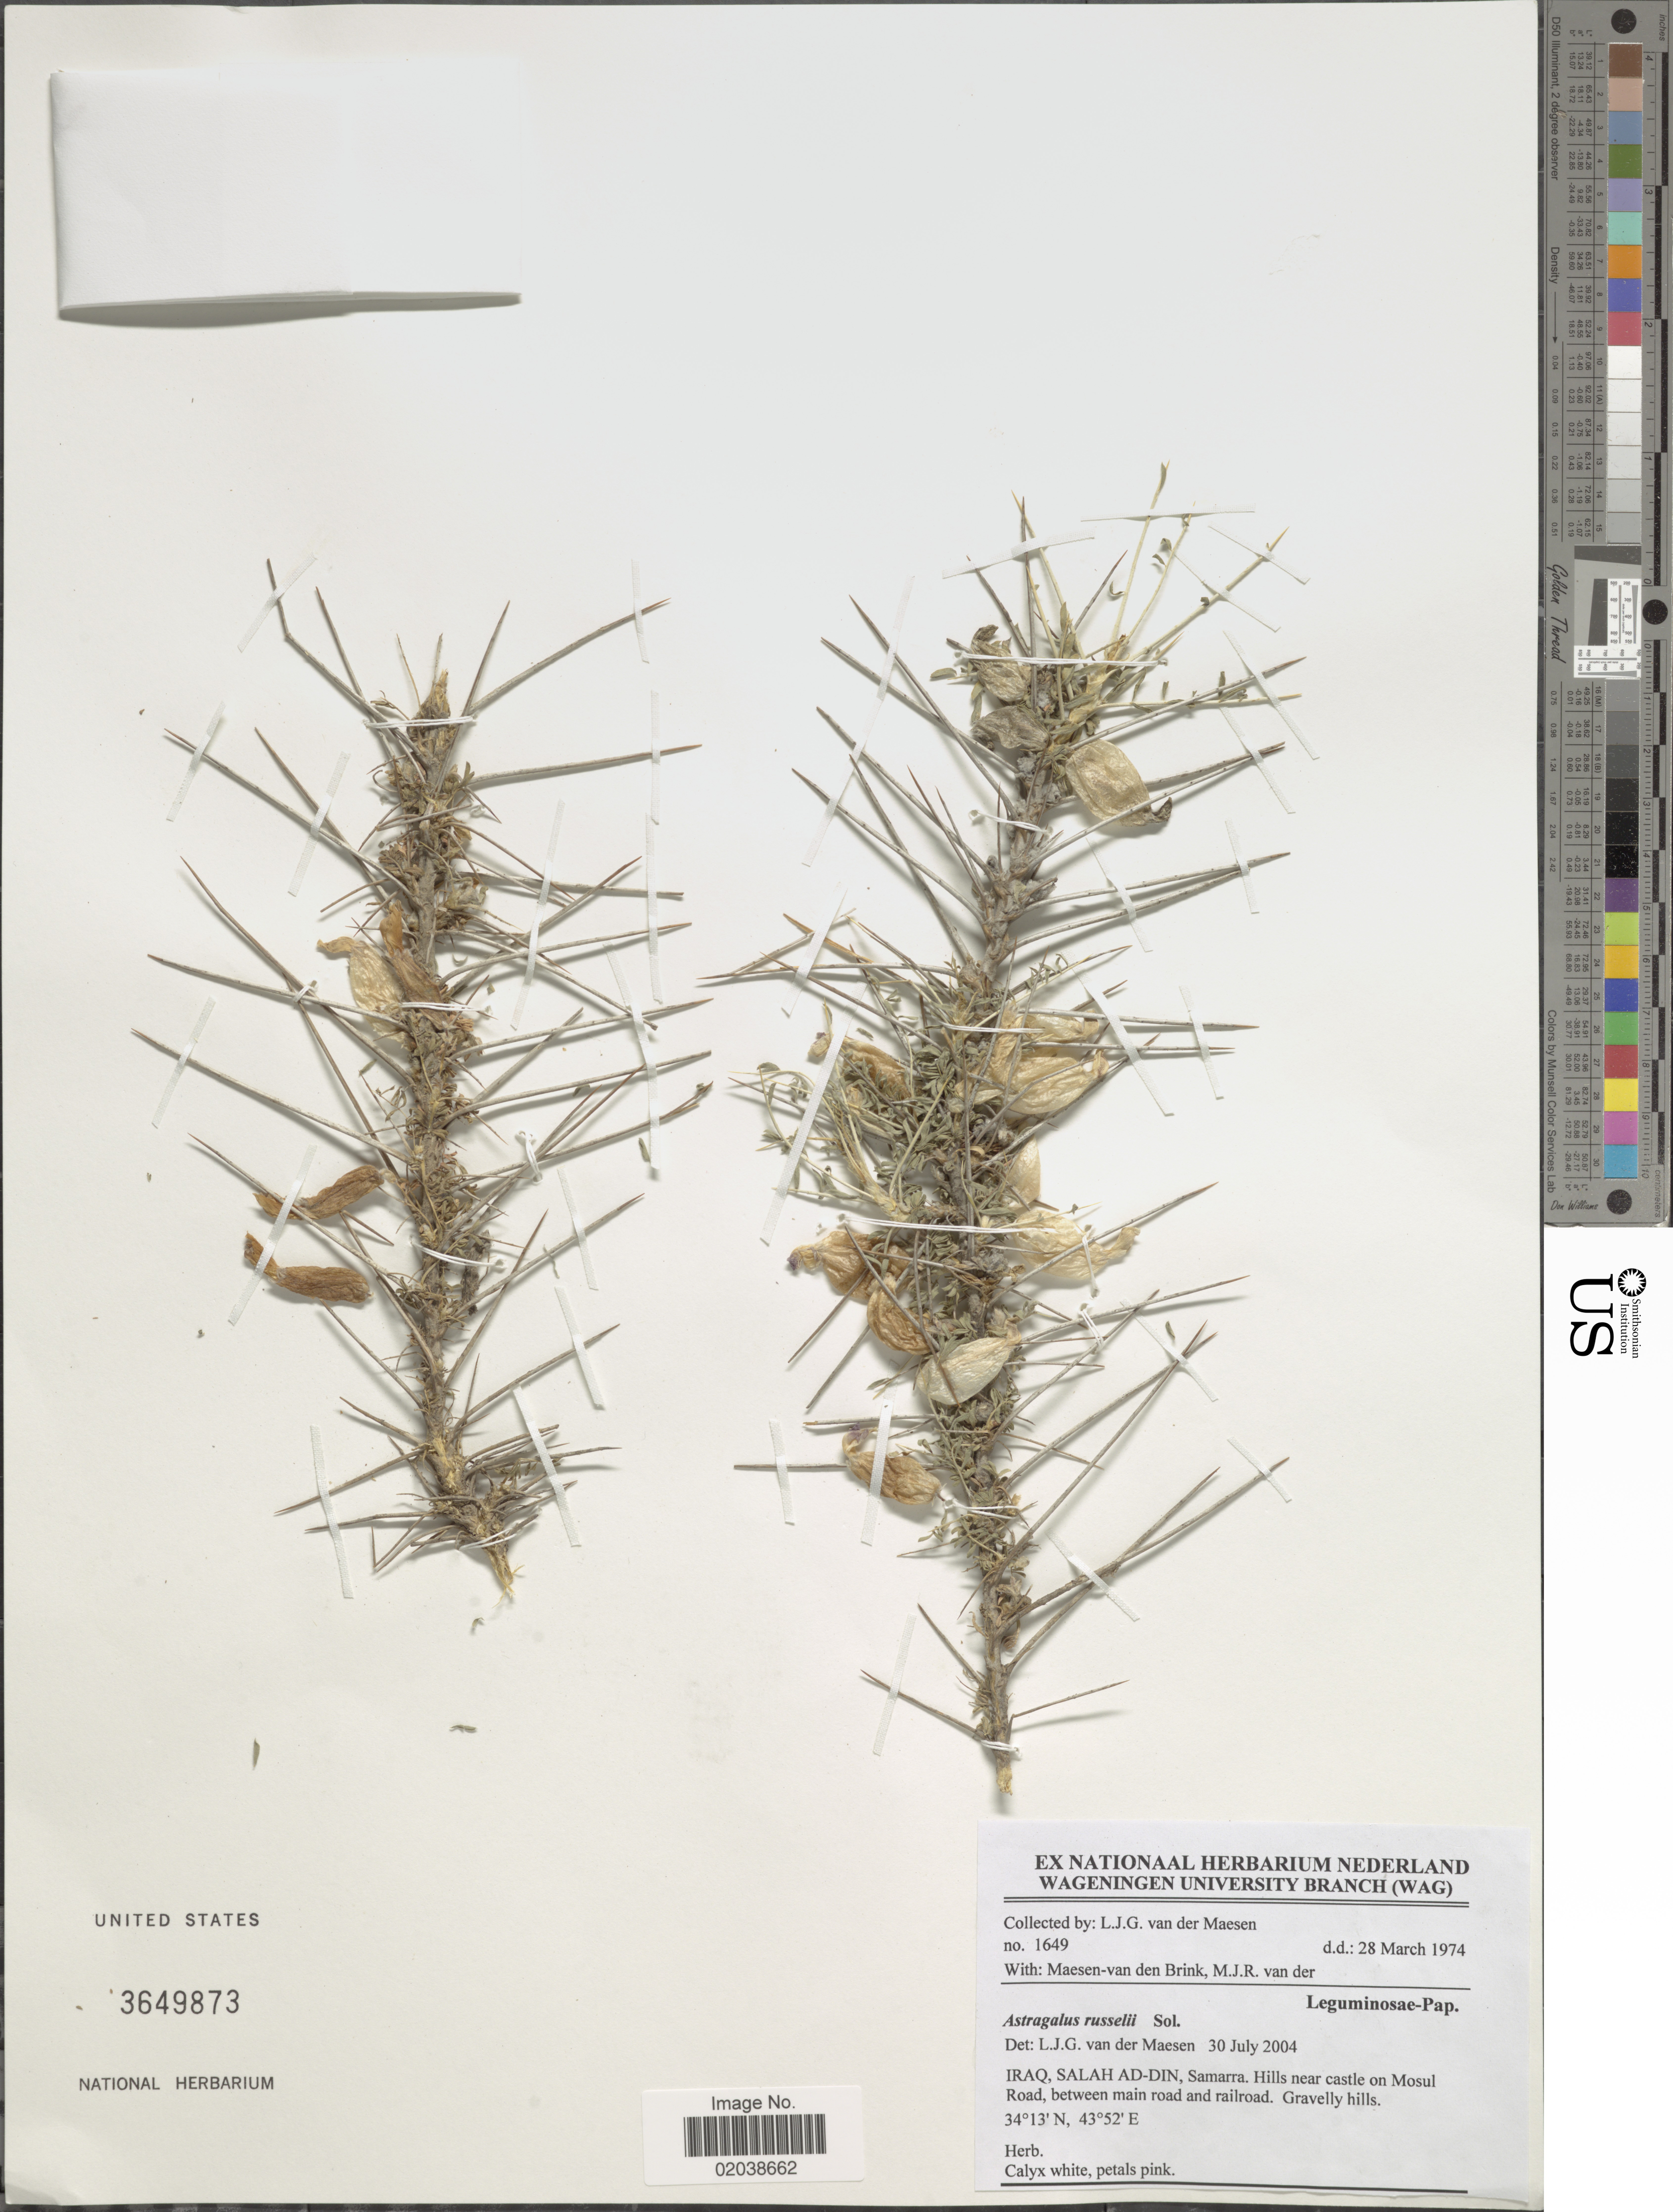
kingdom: Plantae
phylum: Tracheophyta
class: Magnoliopsida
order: Fabales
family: Fabaceae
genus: Astragalus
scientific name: Astragalus russelii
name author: Banks & Sol.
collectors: L. van der Maesen, M. Maesen-van den Brink & v. M. J. R.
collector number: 1649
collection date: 1974-03-28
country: Iraq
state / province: Salah ad Din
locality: Salah ad-din, Samarra. hills near castle on Mosul Road, between main road and railroad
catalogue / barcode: US 3649873